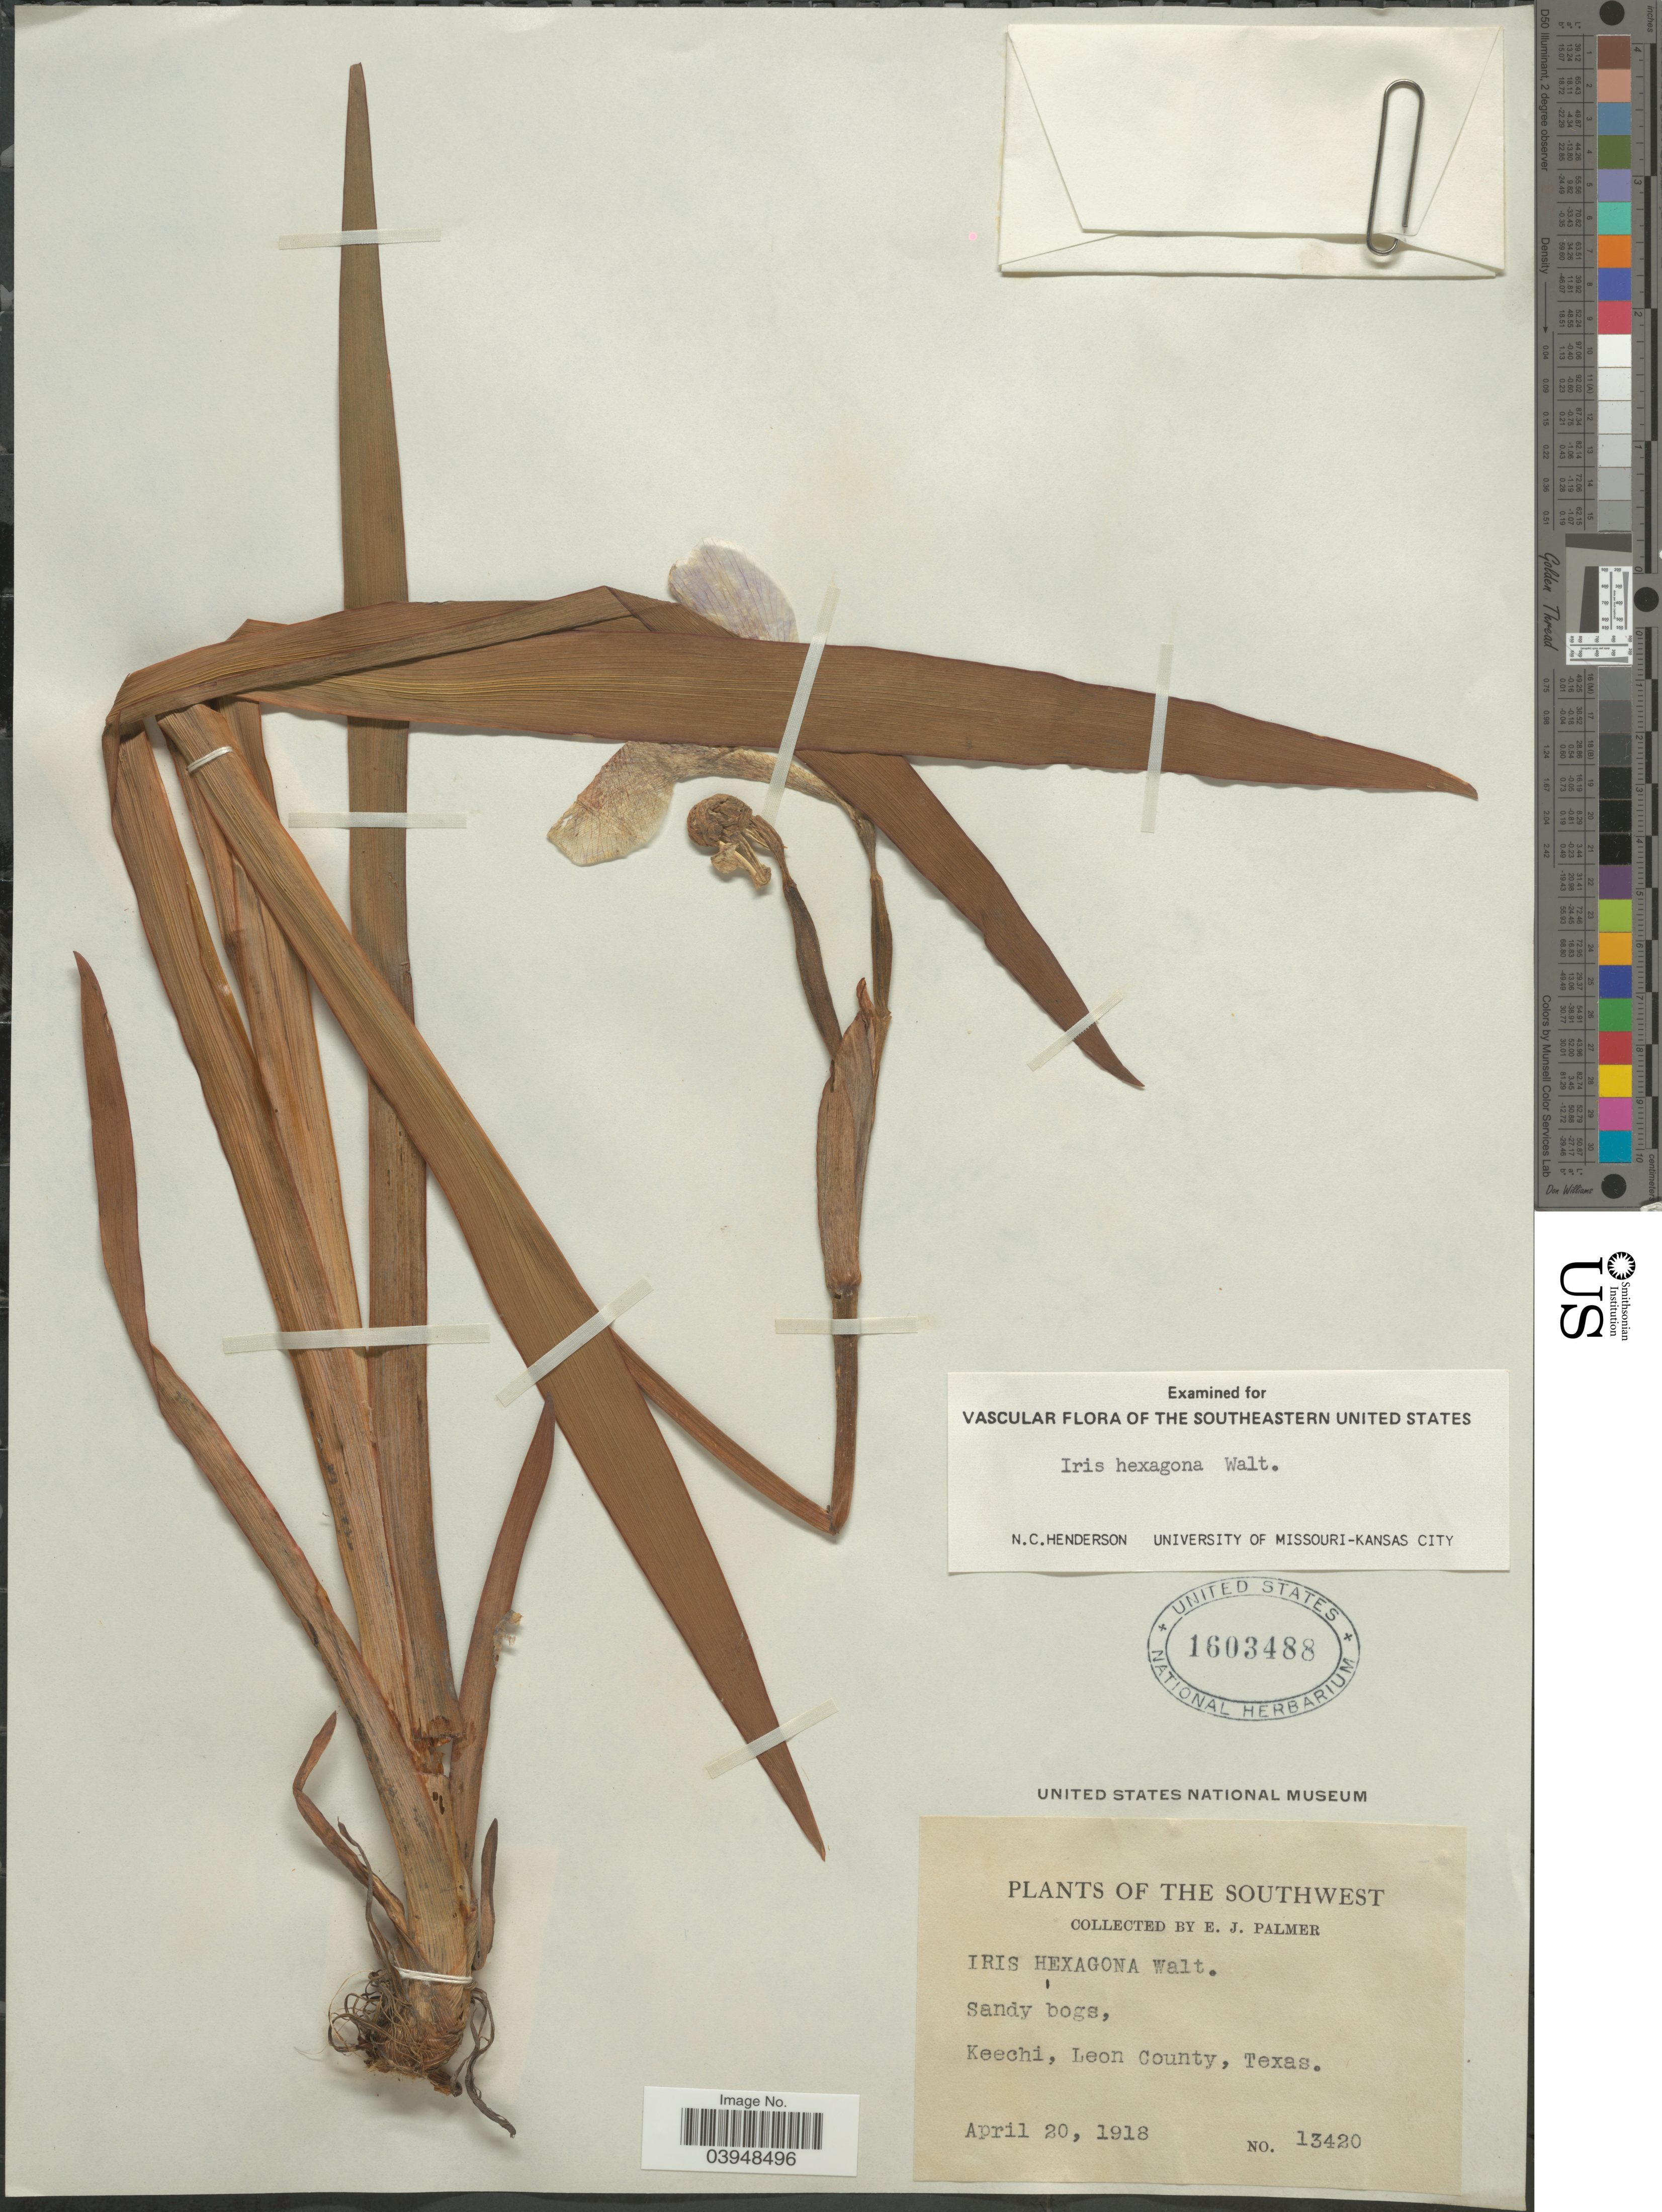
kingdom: Plantae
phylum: Tracheophyta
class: Liliopsida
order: Asparagales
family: Iridaceae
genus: Iris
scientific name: Iris hexagona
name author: Walter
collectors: E. J. Palmer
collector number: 13420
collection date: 1918-04-20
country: United States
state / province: Texas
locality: Southwest. Keechi, Leon County.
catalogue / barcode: US 1603488